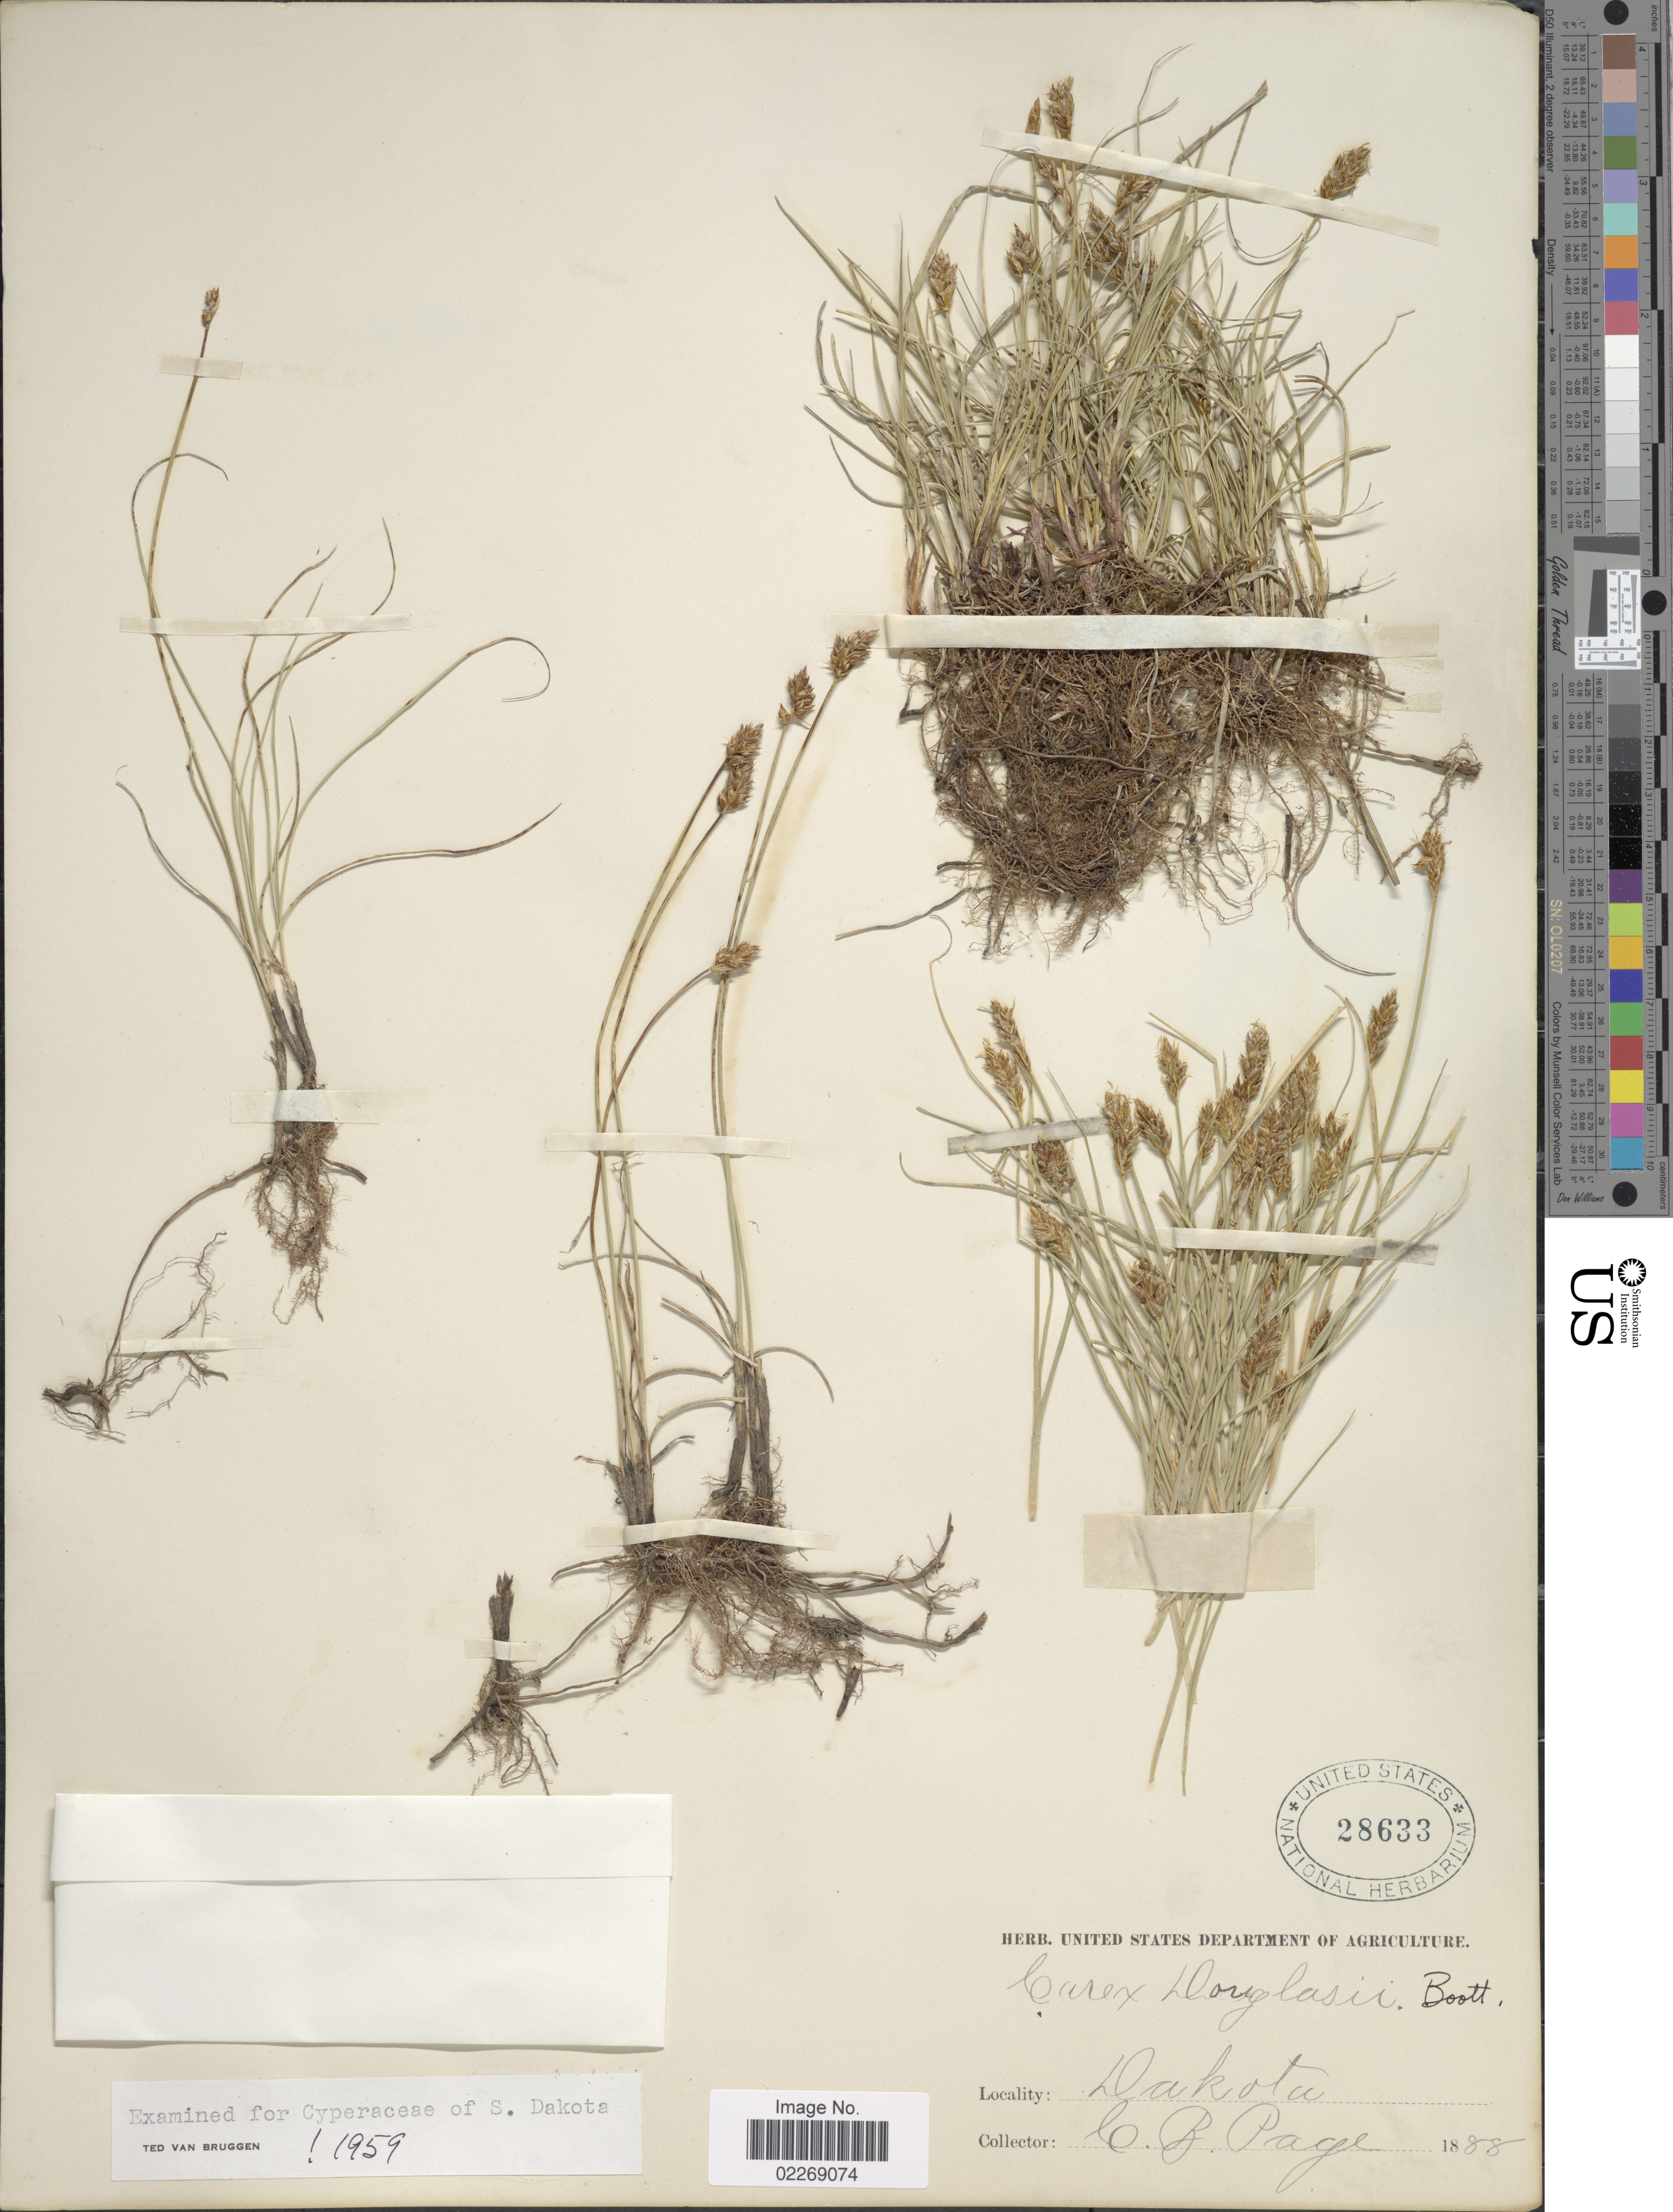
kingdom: Plantae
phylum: Tracheophyta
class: Liliopsida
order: Poales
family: Cyperaceae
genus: Carex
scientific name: Carex douglasii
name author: Boott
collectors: C. N. Page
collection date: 1888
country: United States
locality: Dakota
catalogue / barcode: US 28633